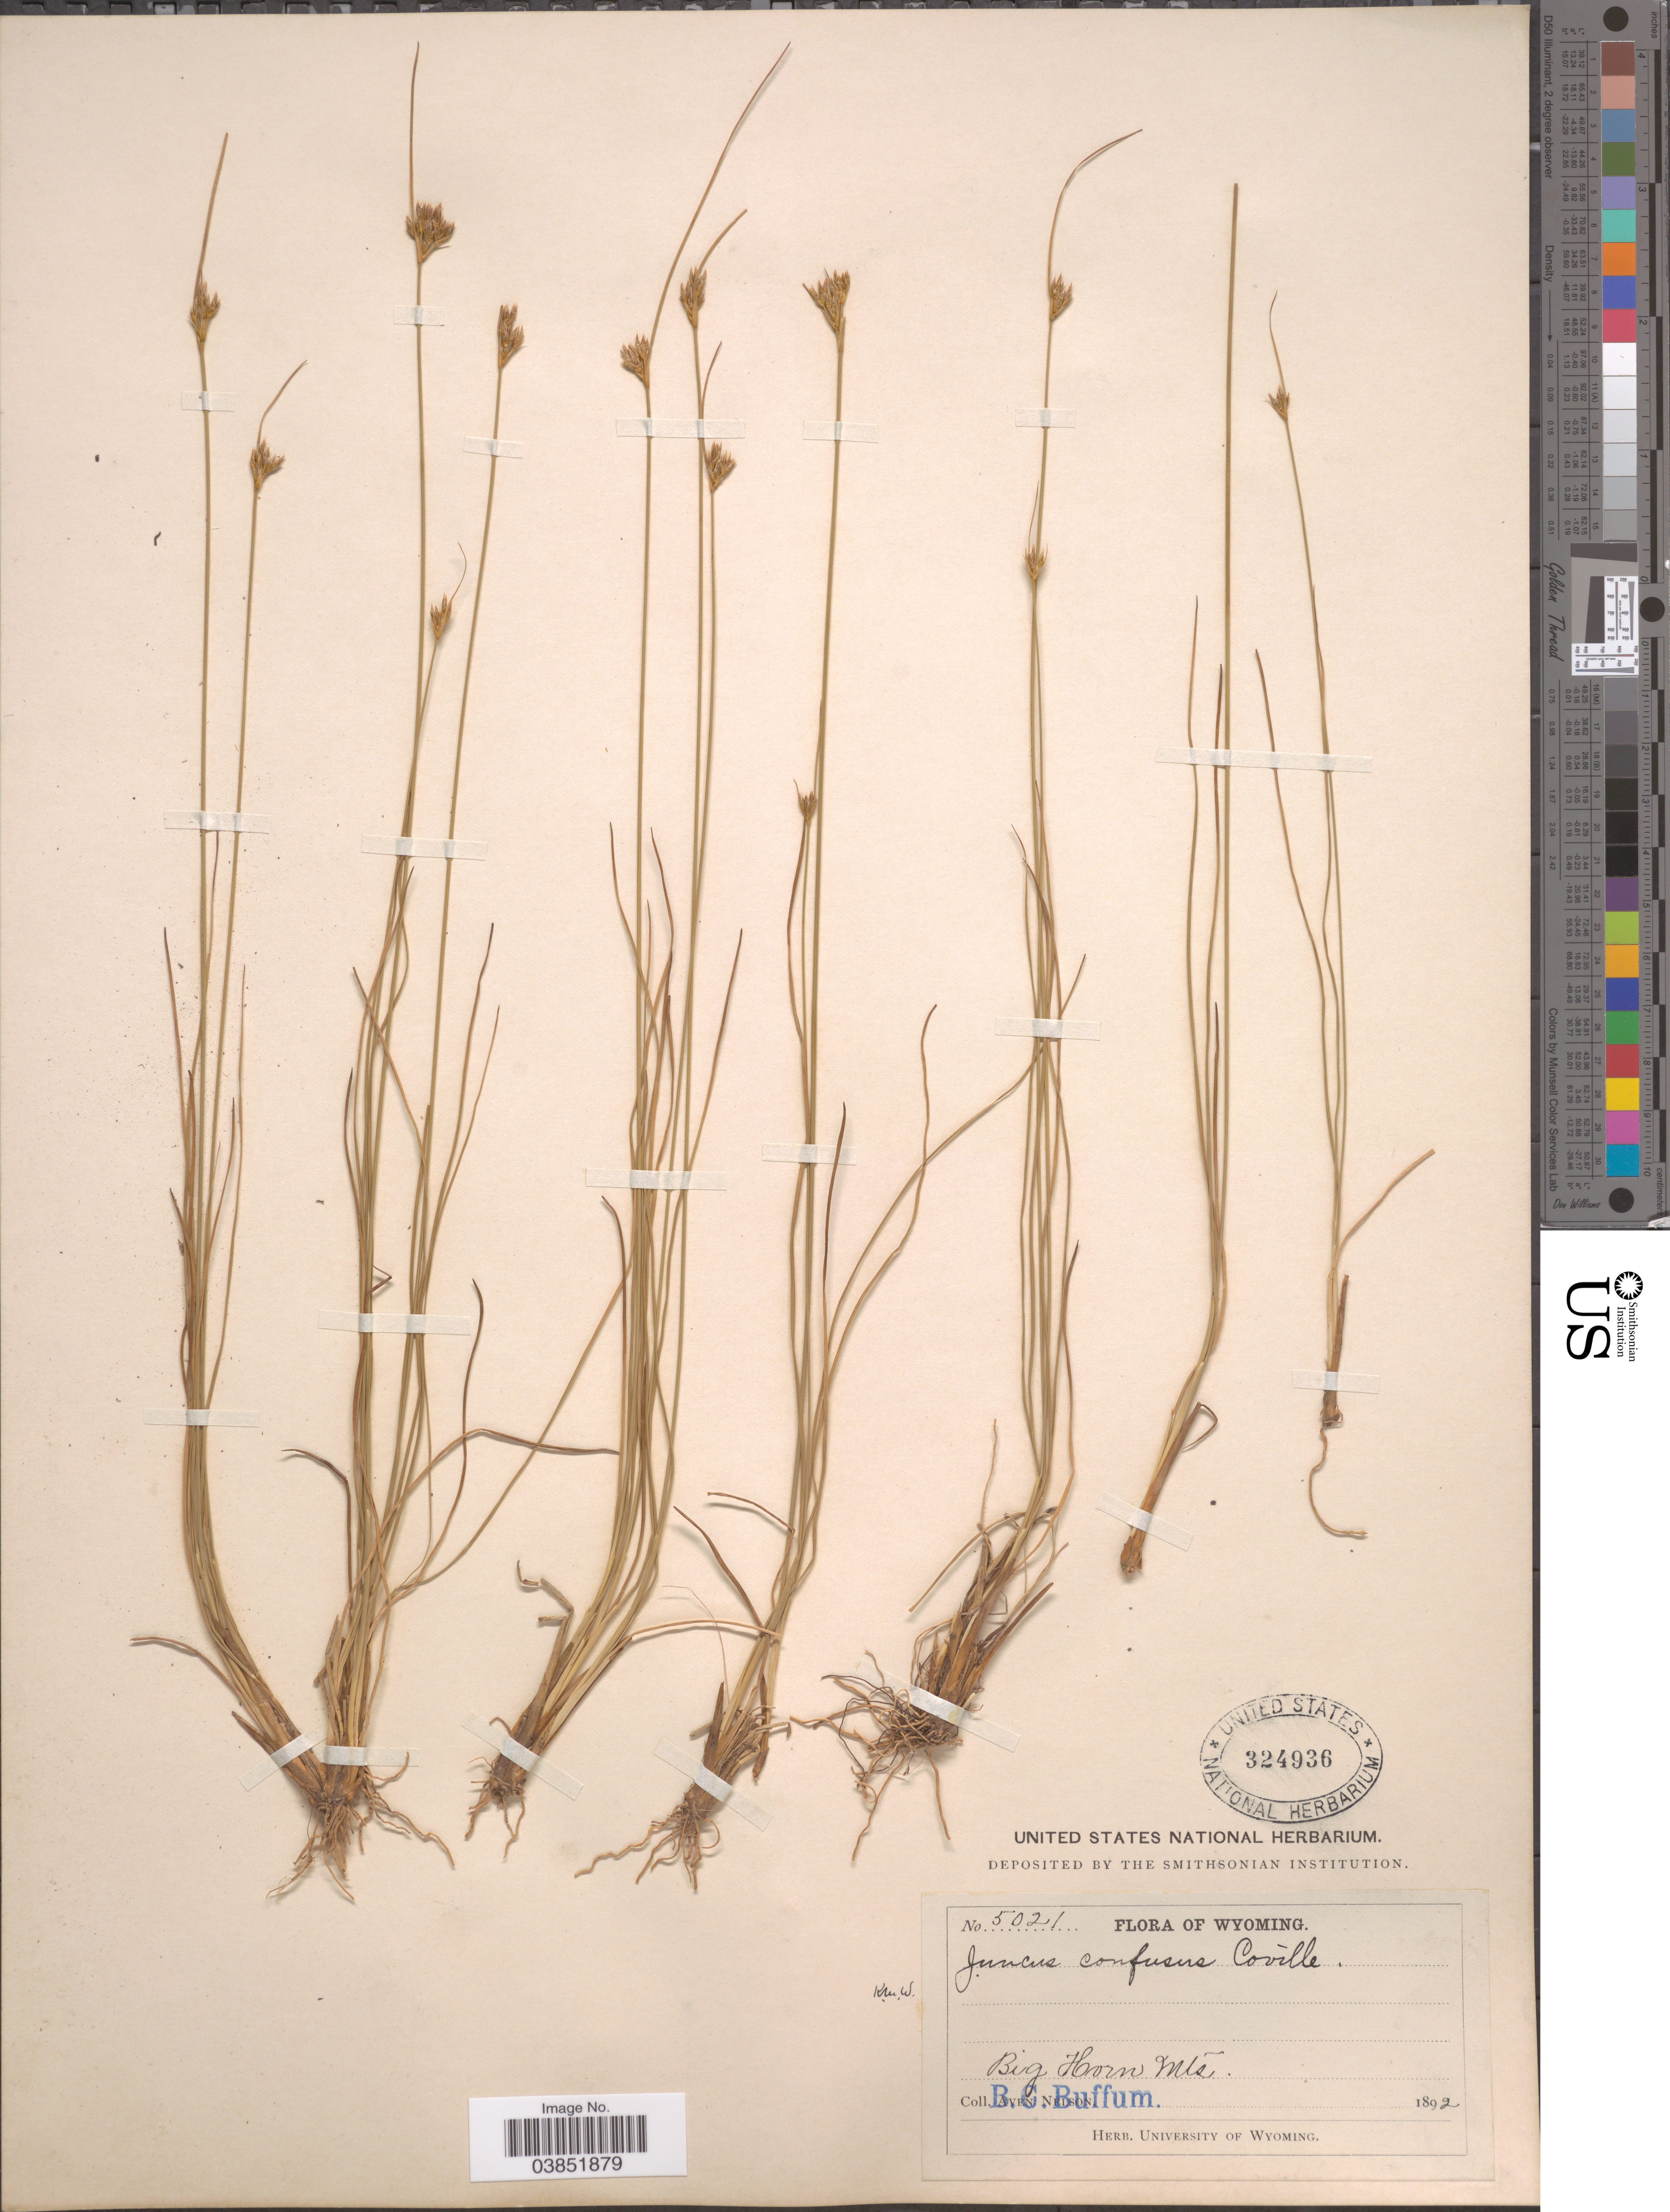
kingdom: Plantae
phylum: Tracheophyta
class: Liliopsida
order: Poales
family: Juncaceae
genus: Juncus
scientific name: Juncus confusus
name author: Coville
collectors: B. Buffum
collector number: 5021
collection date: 1892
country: United States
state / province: Wyoming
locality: Big Horn Mts.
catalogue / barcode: US 324936